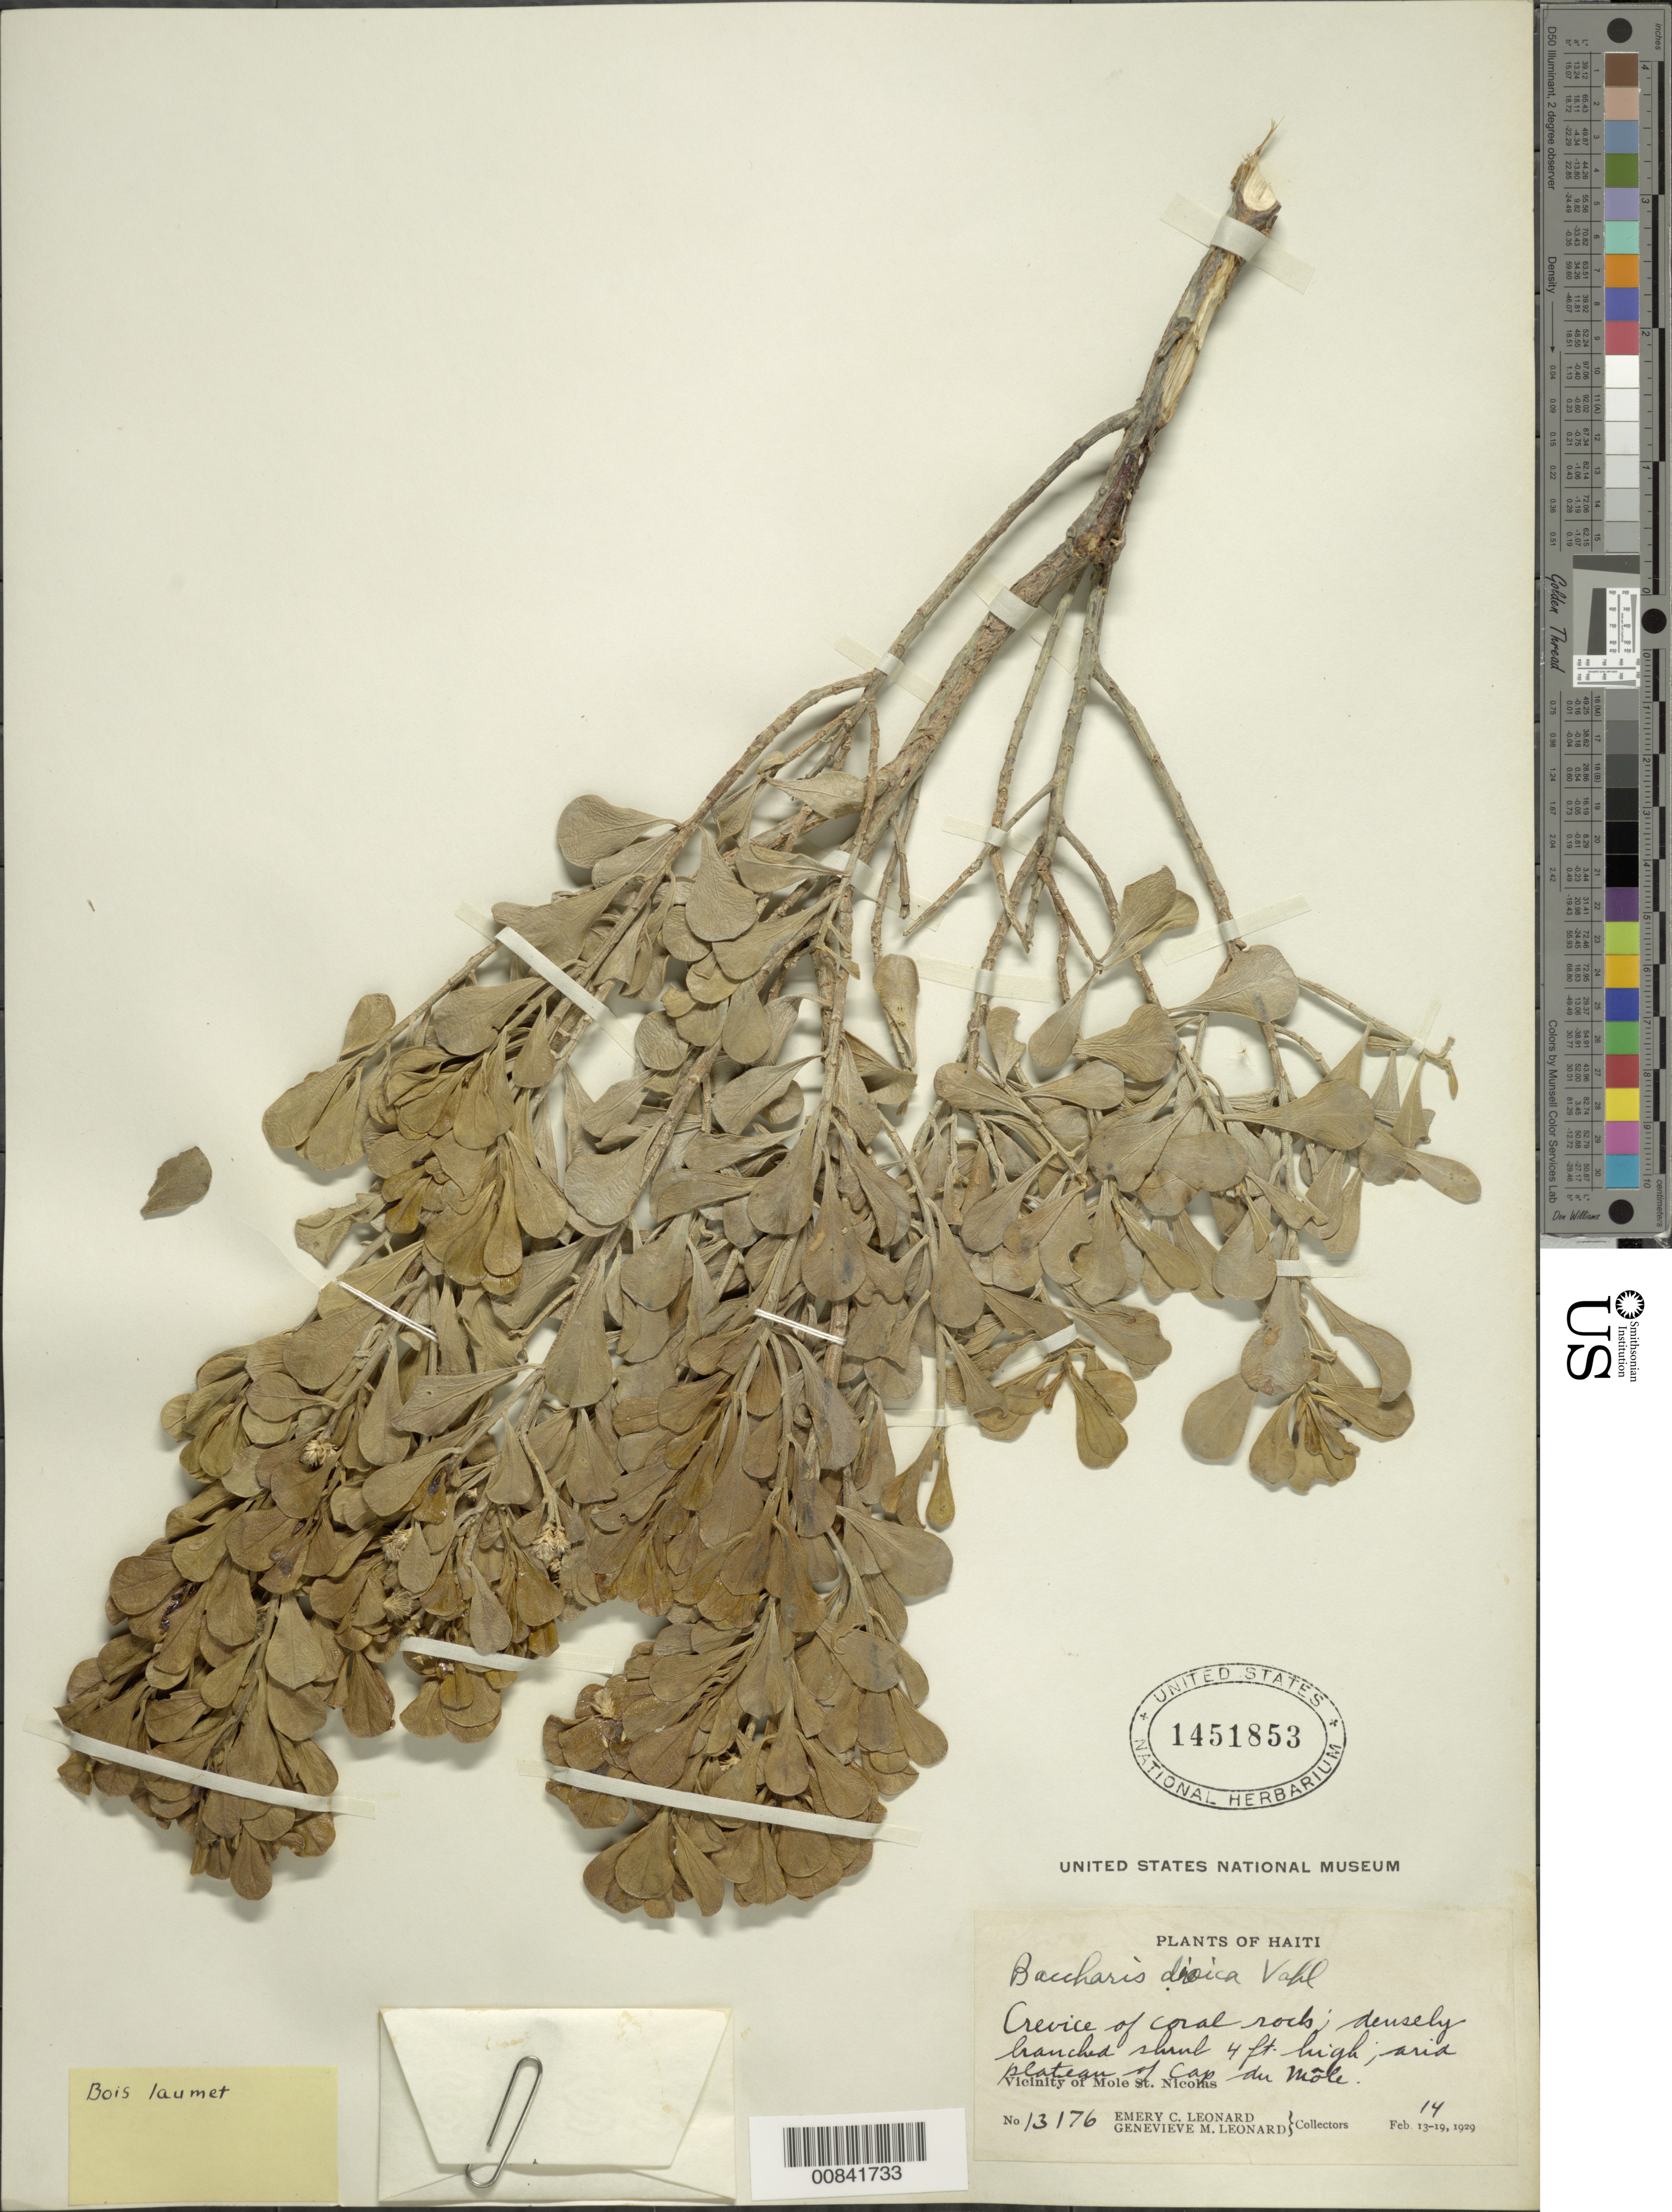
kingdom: Plantae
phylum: Tracheophyta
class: Magnoliopsida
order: Asterales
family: Asteraceae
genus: Baccharis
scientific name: Baccharis dioica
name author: Vahl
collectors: E. C. Leonard & G. M. Leonard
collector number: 13176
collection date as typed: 14 Feb 1929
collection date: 1929-02-14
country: Haiti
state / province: Nord-Ouest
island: Hispaniola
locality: Vicinity of Mole St. Nicolas, Cap du Môle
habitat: Crevice of coral rock on arid plateau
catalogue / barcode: US 1451853